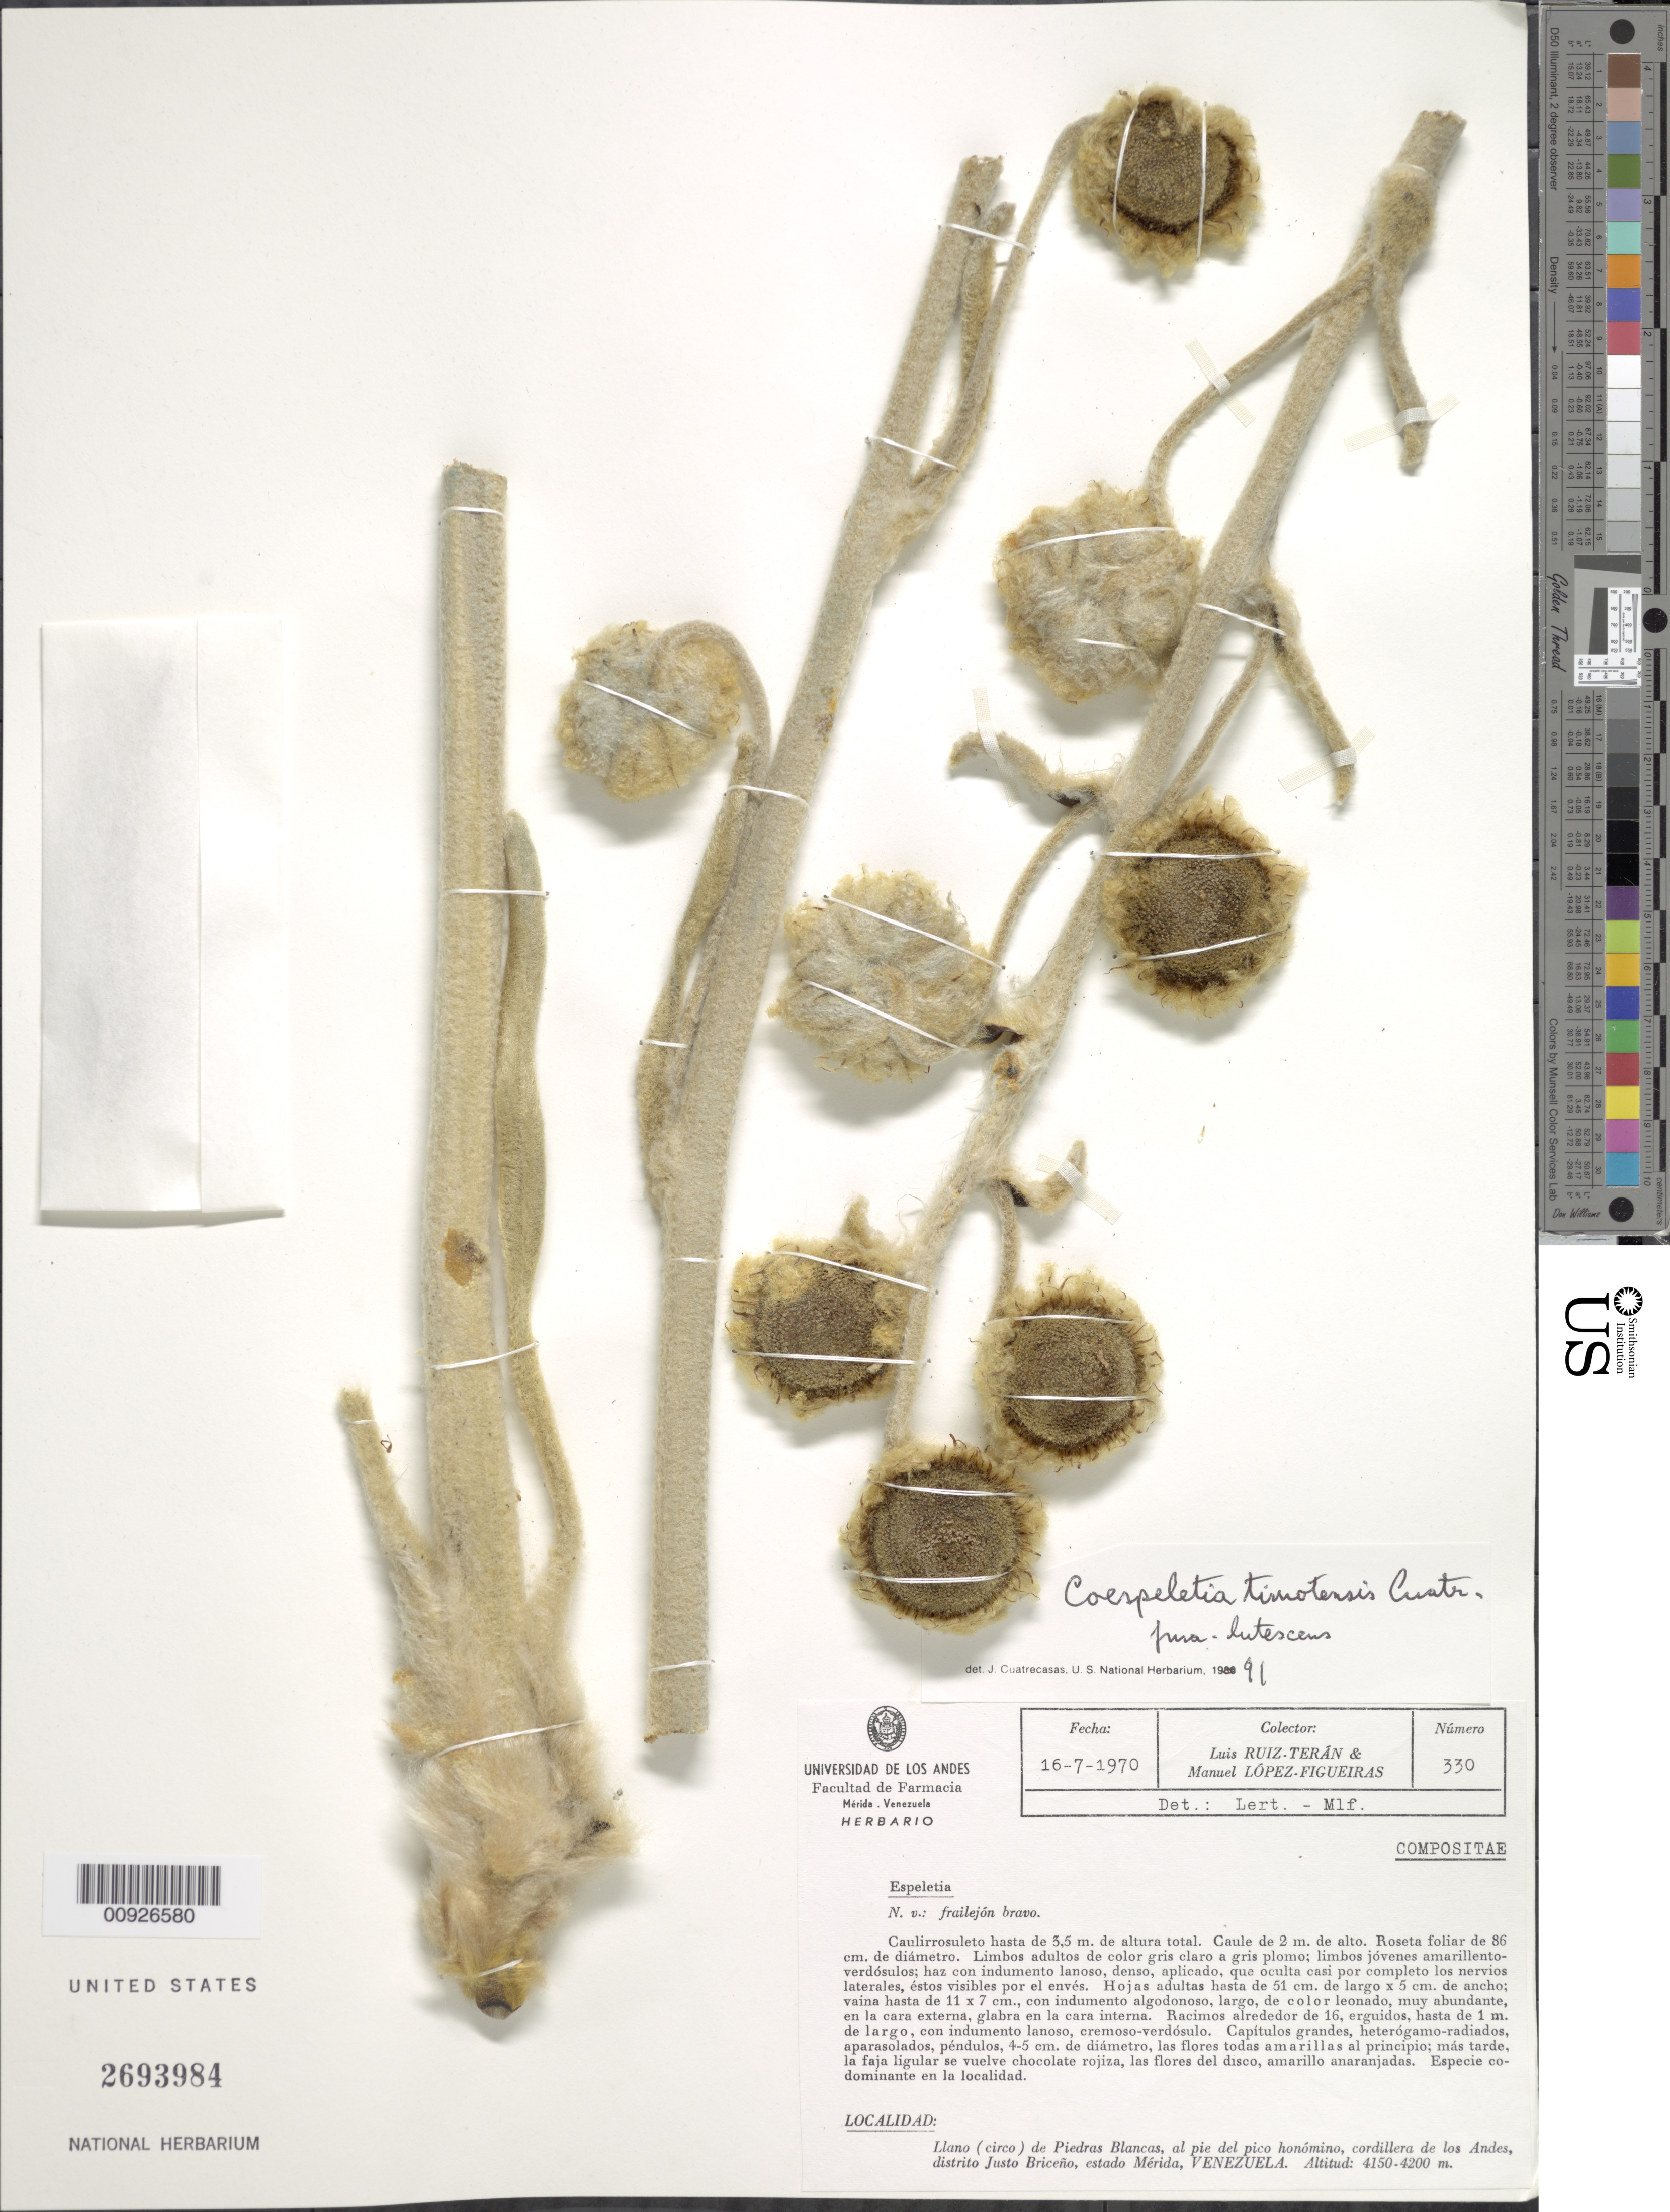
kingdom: Plantae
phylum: Tracheophyta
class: Magnoliopsida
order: Asterales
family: Asteraceae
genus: Coespeletia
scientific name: Coespeletia timotensis f. lutescens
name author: (Cuatrec.) Cuatrec.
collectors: L. E. Ruíz-Terán & M. López Figueiras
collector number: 330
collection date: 1970-07-16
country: Venezuela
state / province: Mérida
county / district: Justo Briceño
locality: Llano (circo) de Piedras Blancas, al pie del pico homónimo, cordillera de los Andes.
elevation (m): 4150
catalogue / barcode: US 2693984